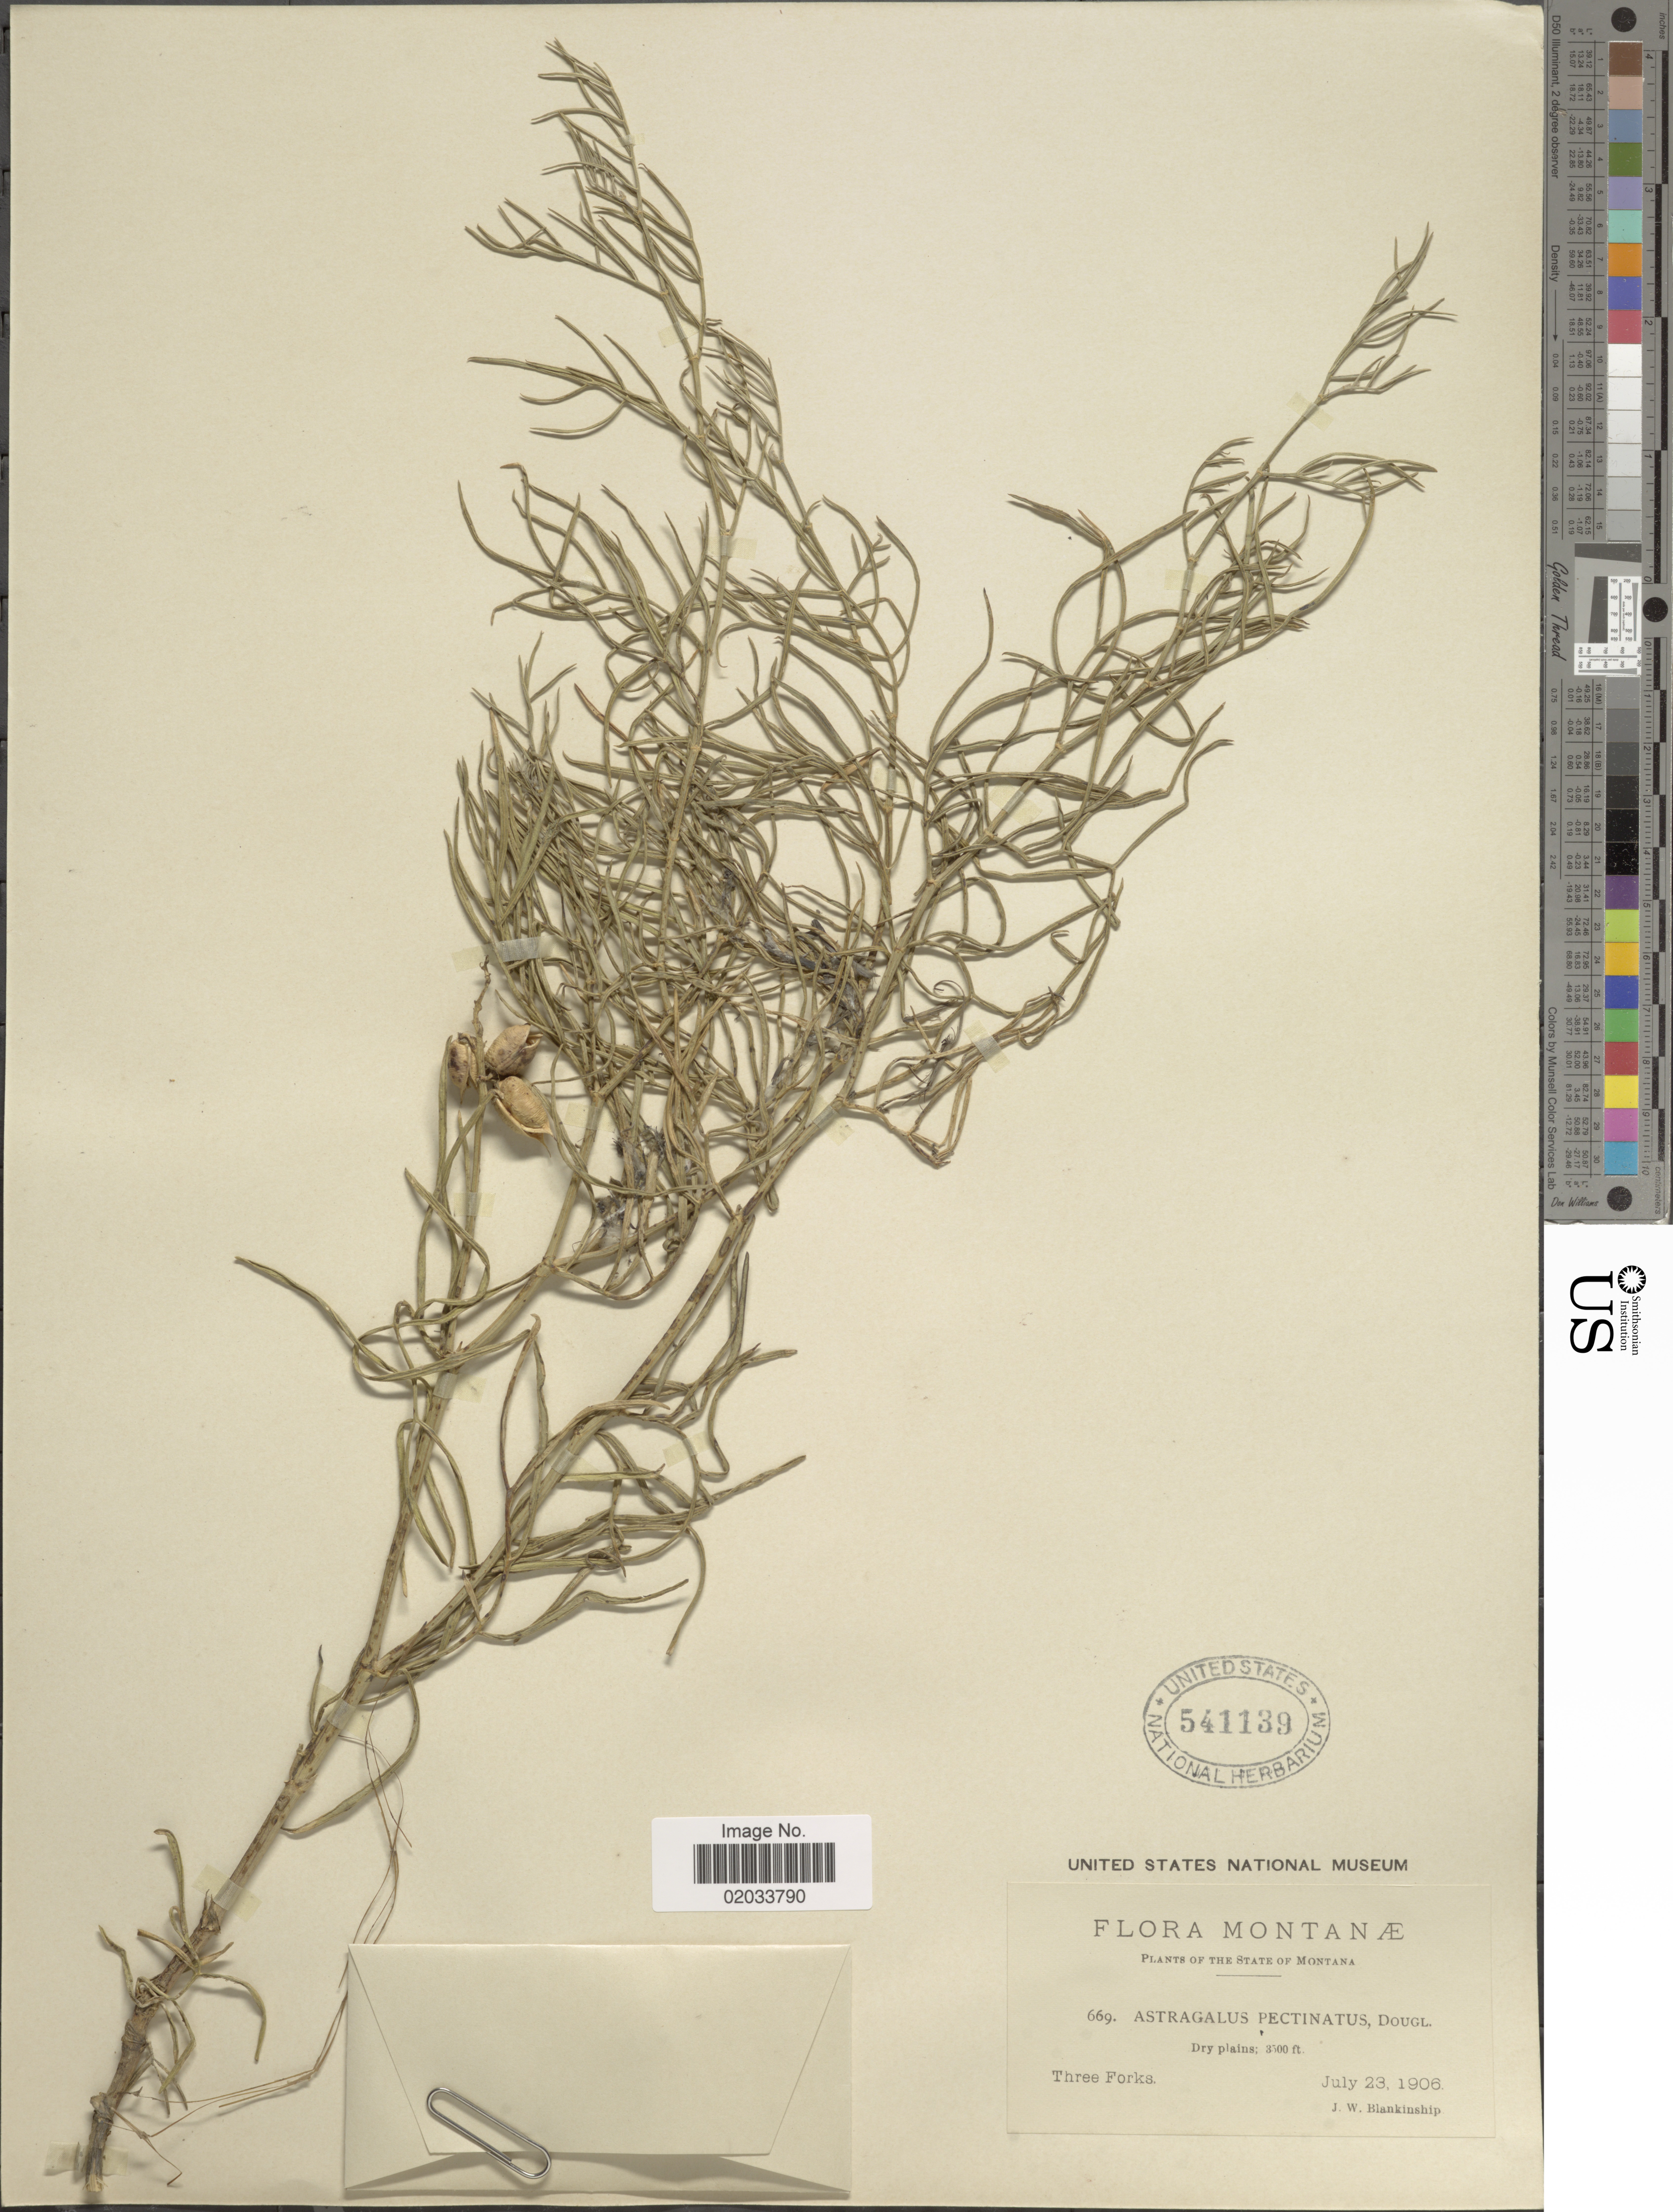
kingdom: Plantae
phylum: Tracheophyta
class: Magnoliopsida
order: Fabales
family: Fabaceae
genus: Astragalus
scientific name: Astragalus pectinatus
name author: (Hook.) G. Don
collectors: J. W. Blankinship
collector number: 669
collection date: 1906-07-23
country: United States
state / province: Montana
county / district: Gallatin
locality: Dry plains, Three Forks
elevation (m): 1067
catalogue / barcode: US 541139